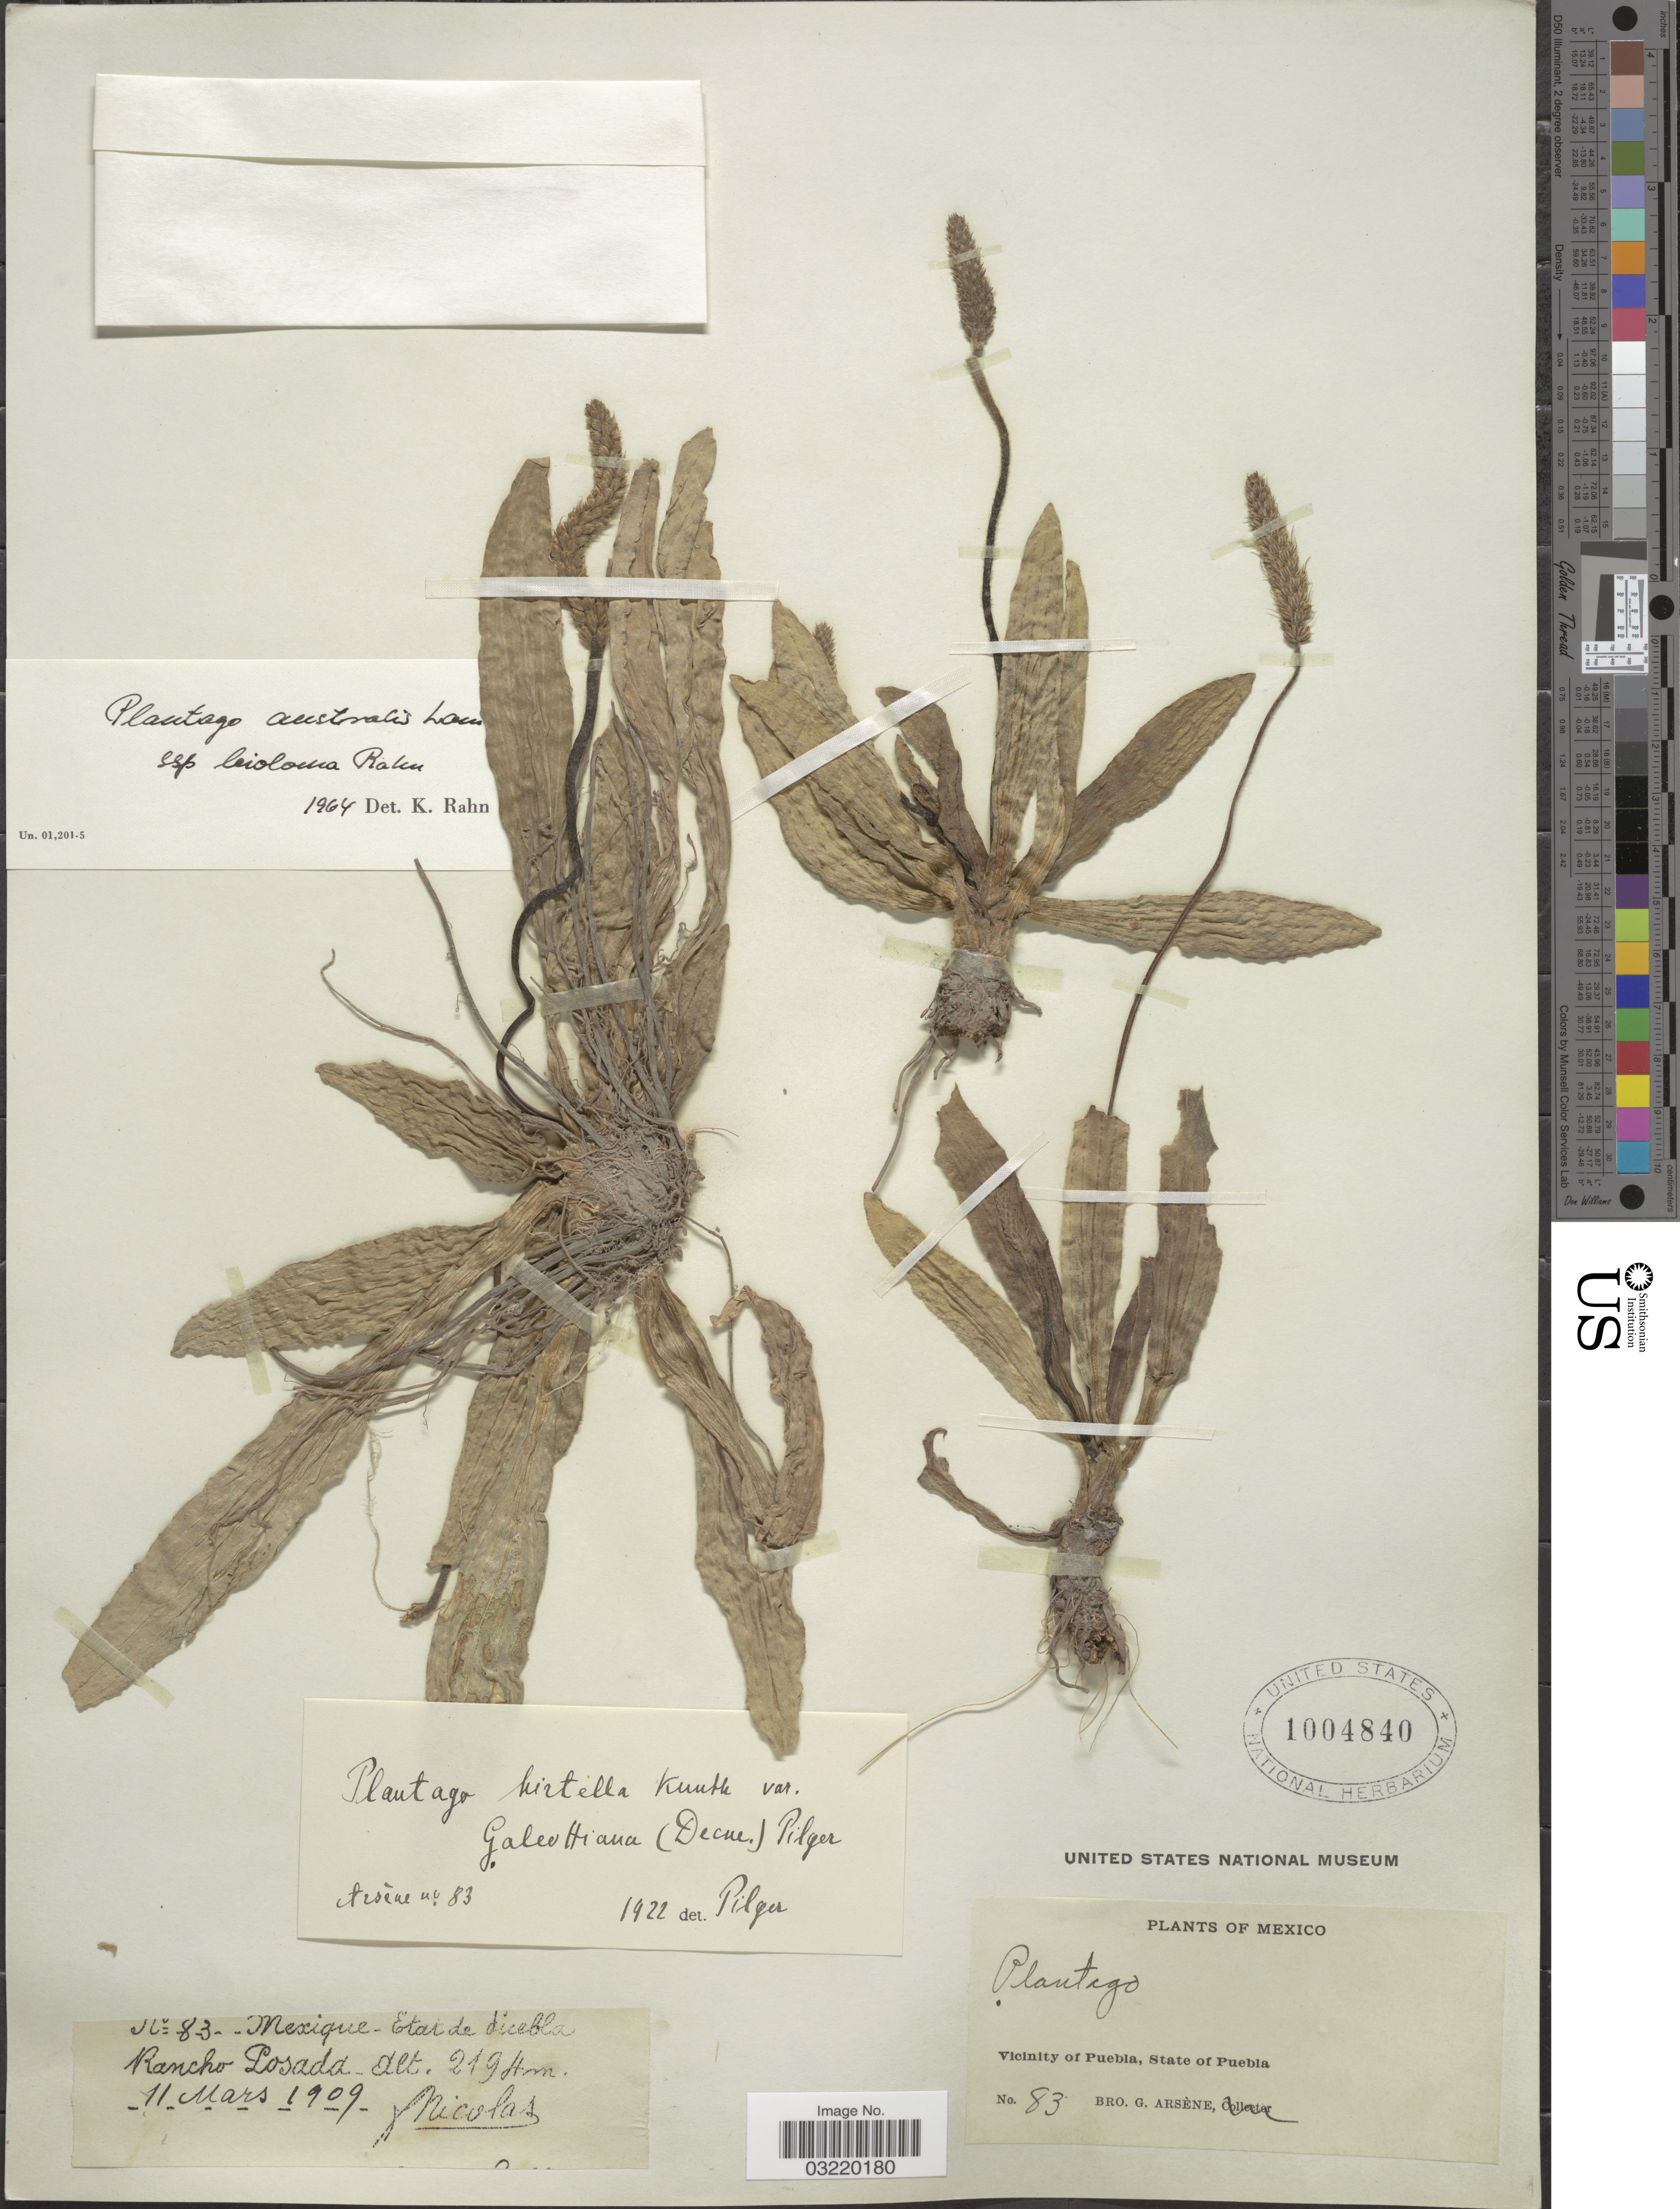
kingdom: Plantae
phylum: Tracheophyta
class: Magnoliopsida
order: Lamiales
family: Plantaginaceae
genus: Plantago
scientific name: Plantago australis subsp. leioloma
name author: Rahn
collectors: Bro. G. Arsène & F. Nicolas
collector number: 83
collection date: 1909-03-11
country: Mexico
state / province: Puebla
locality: Rancho Losada. Vicinity of Puebla.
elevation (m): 2194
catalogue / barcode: US 1004840